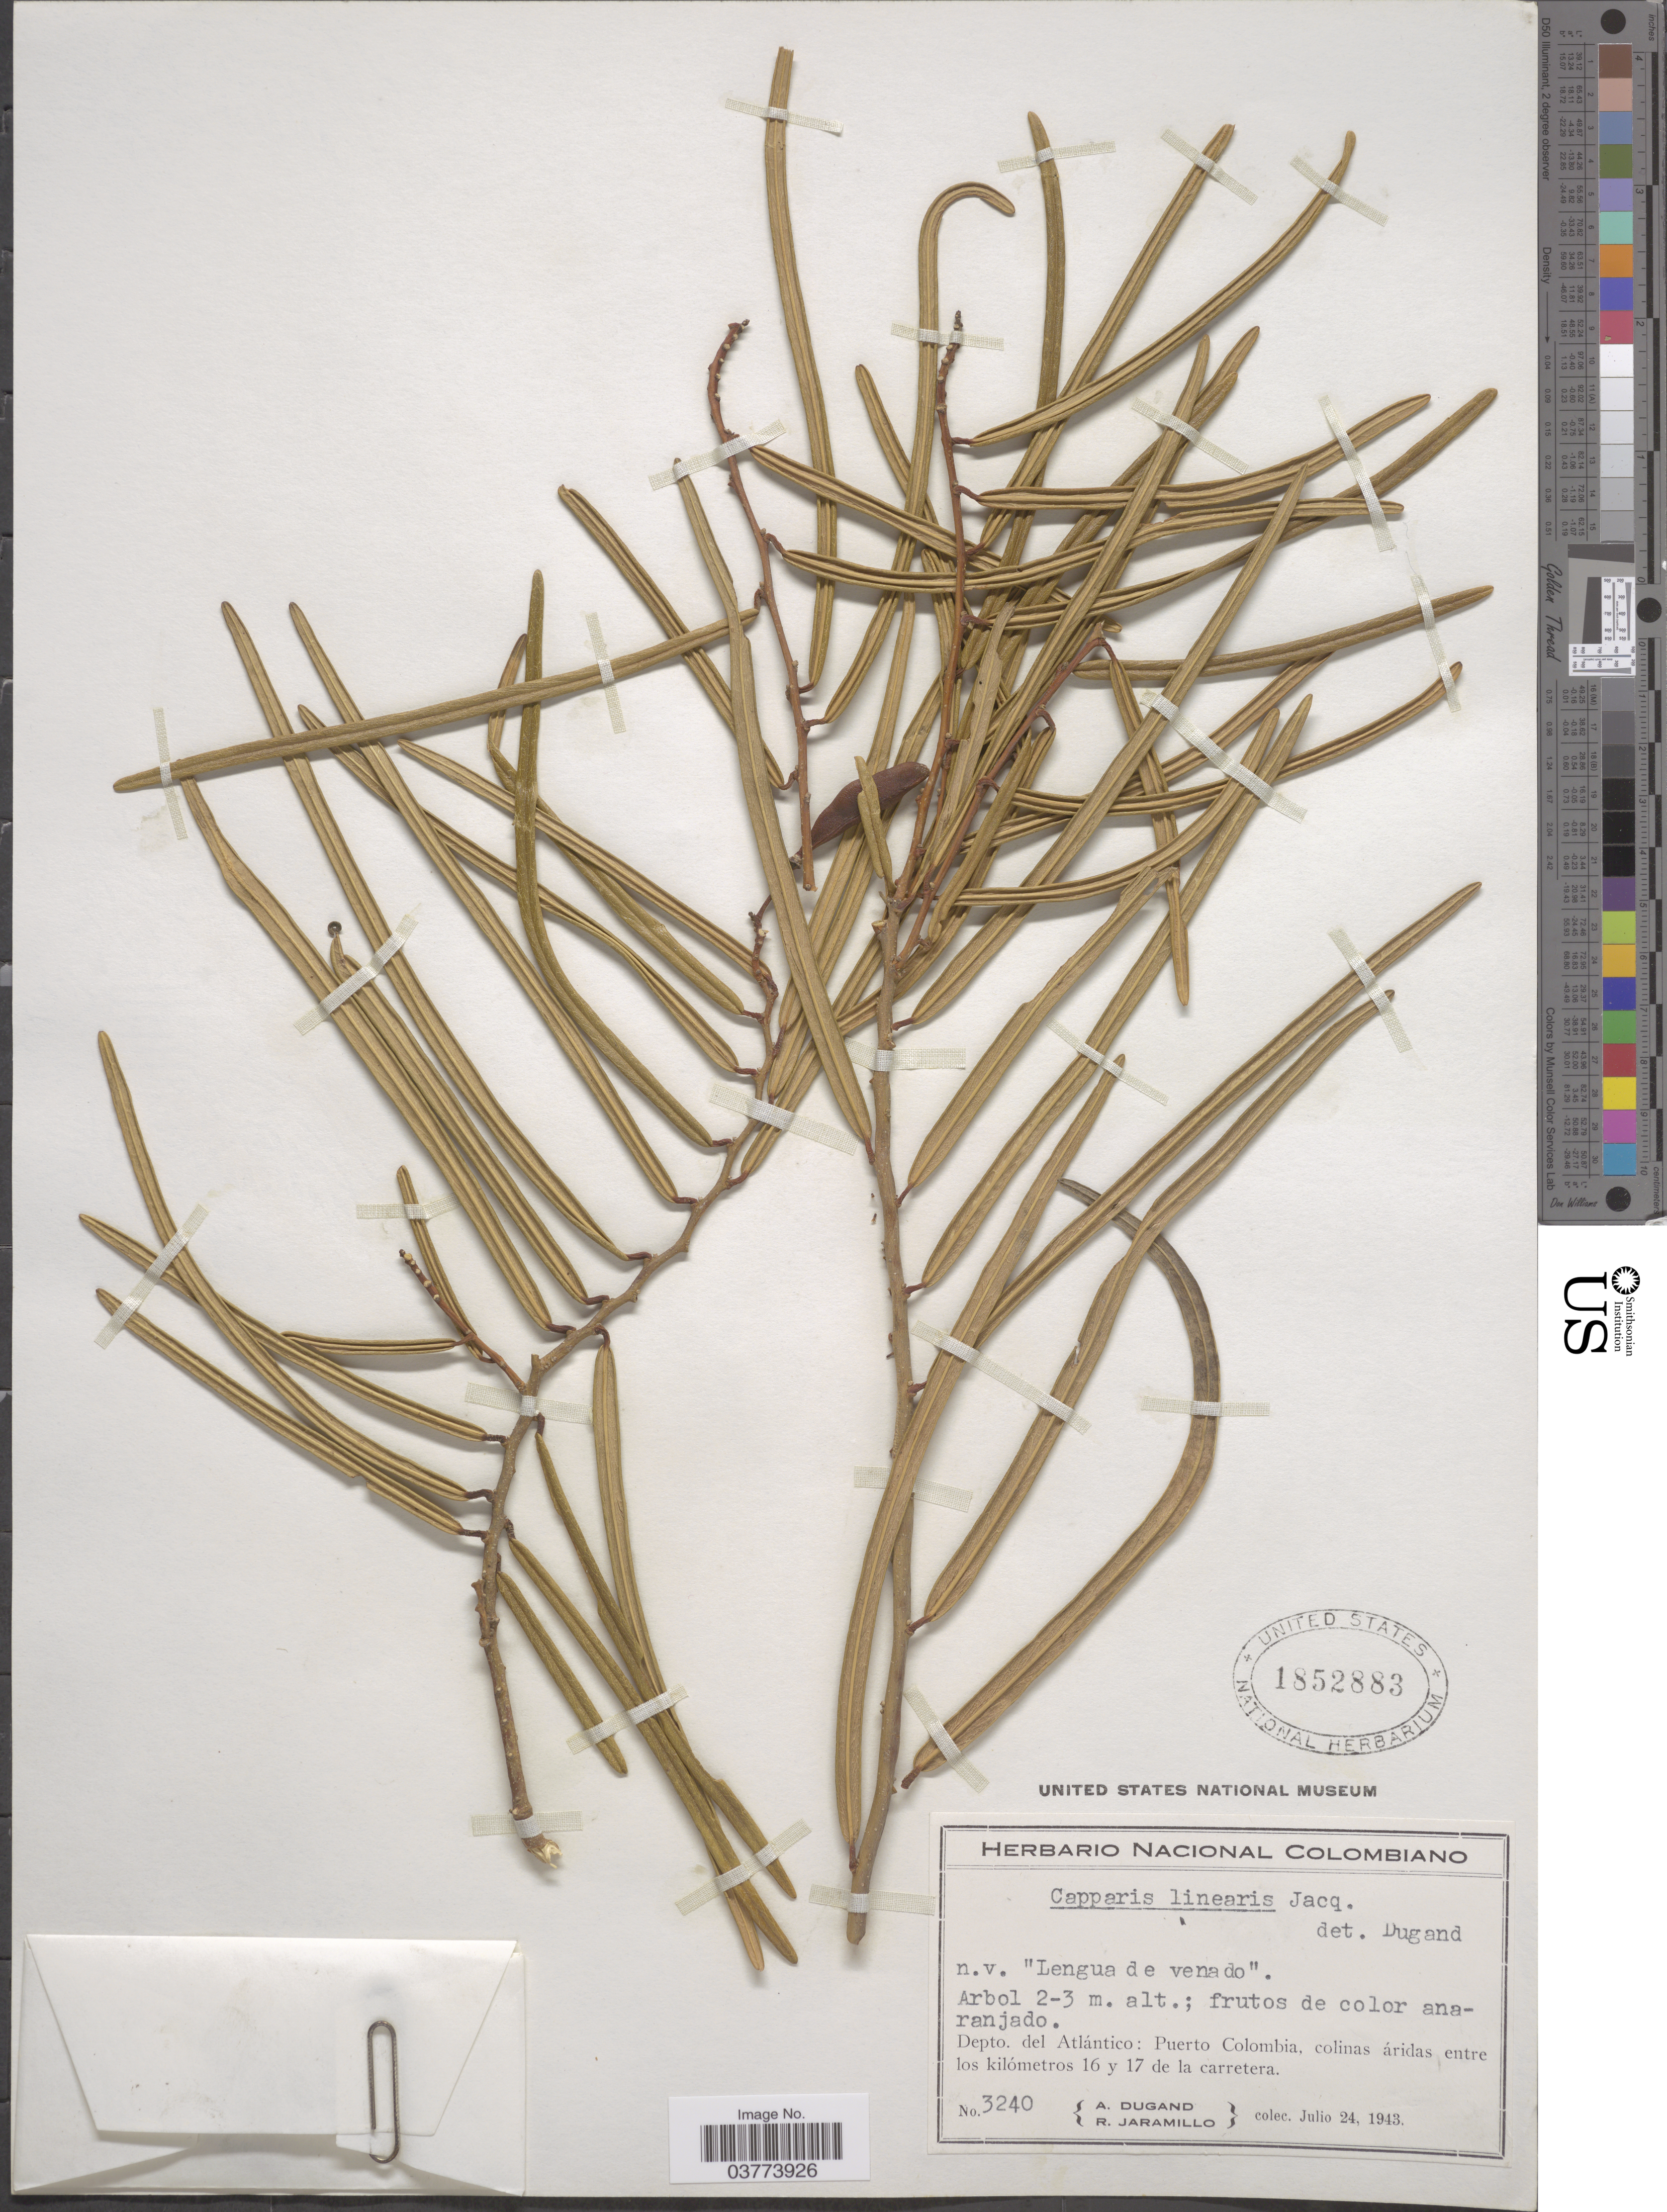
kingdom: Plantae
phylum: Tracheophyta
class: Magnoliopsida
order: Brassicales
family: Capparaceae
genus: Cynophalla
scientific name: Cynophalla linearis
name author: (Jacq.) J. Presl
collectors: A. Dugand & R. Jaramillo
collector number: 3240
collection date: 1943-07-24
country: Colombia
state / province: Atlántico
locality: Depto. del Atlántico: Puerto Colombia, colinas áridas entre los kilómetros 16 y 17 de la carretera.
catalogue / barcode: US 1852883